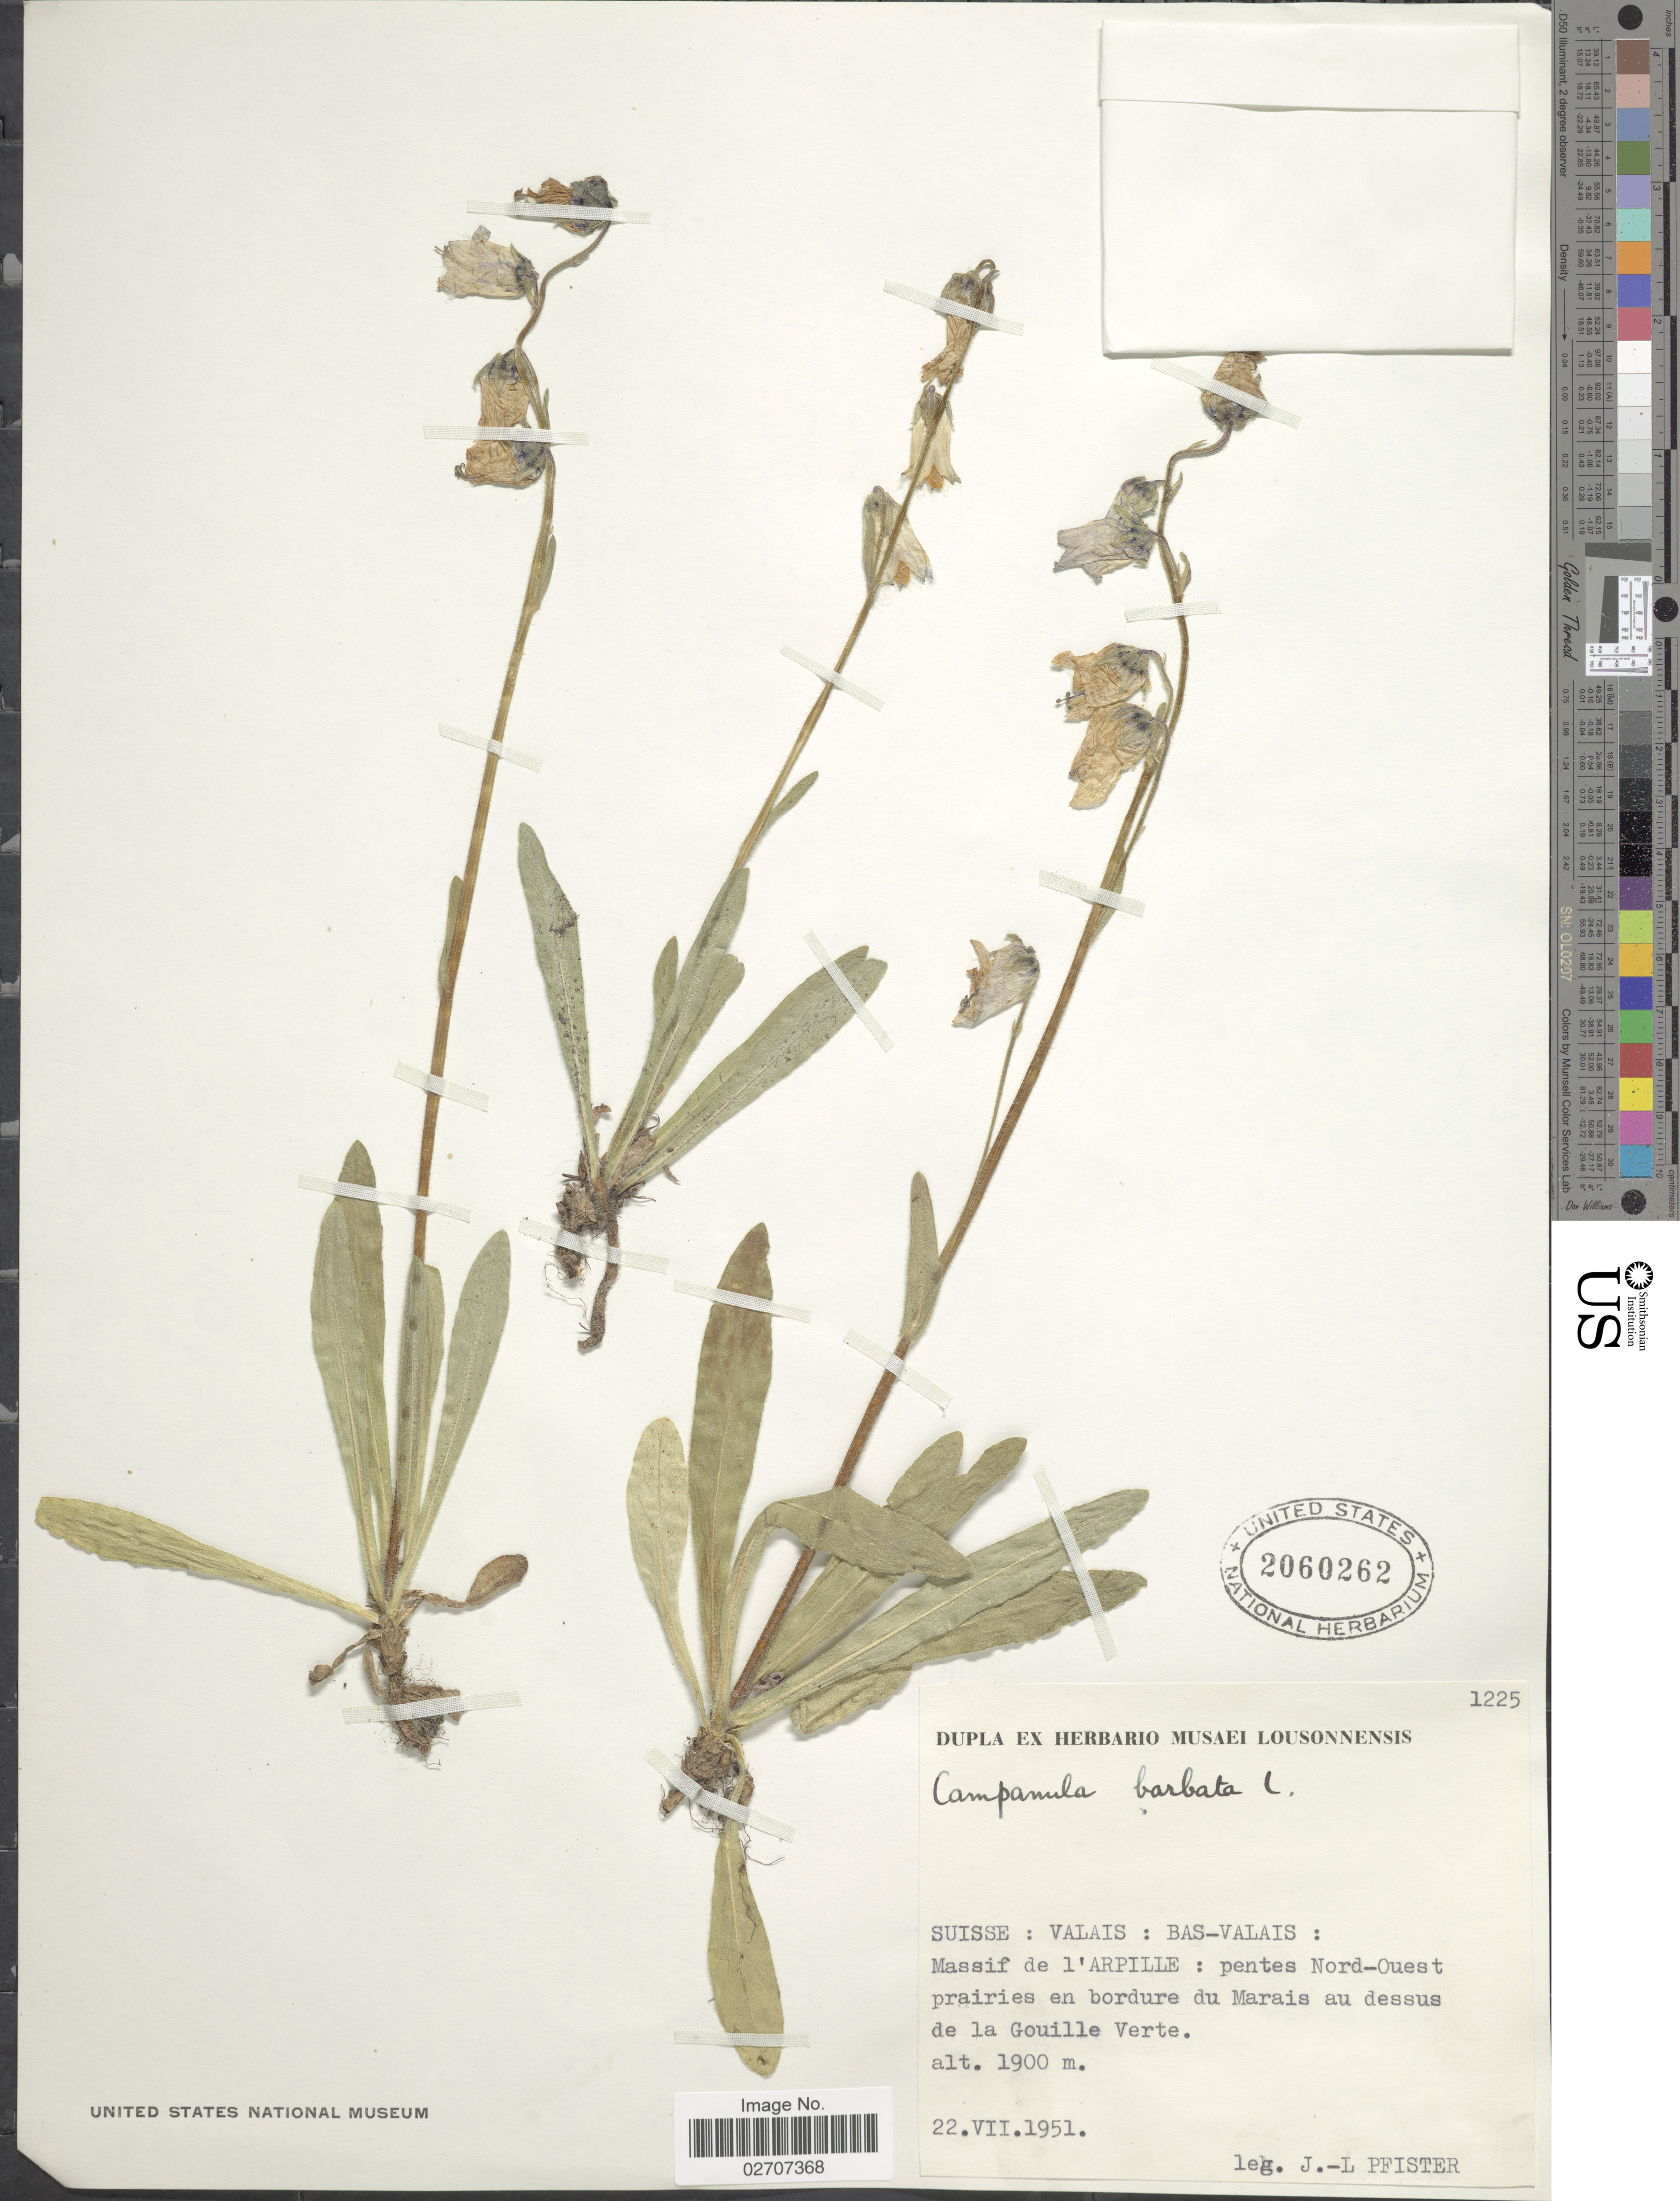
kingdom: Plantae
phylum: Tracheophyta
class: Magnoliopsida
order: Asterales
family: Campanulaceae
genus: Campanula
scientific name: Campanula barbata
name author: L.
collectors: J. Pfister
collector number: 1225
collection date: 1951-07-22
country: Switzerland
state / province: Valais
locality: Suisse: Bas-Valais: Massif de l'Arpille: pentes Nord-Ouest prairies en bordure du Marais au dessus de la Gouille Verte.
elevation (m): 1900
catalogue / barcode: US 2060262